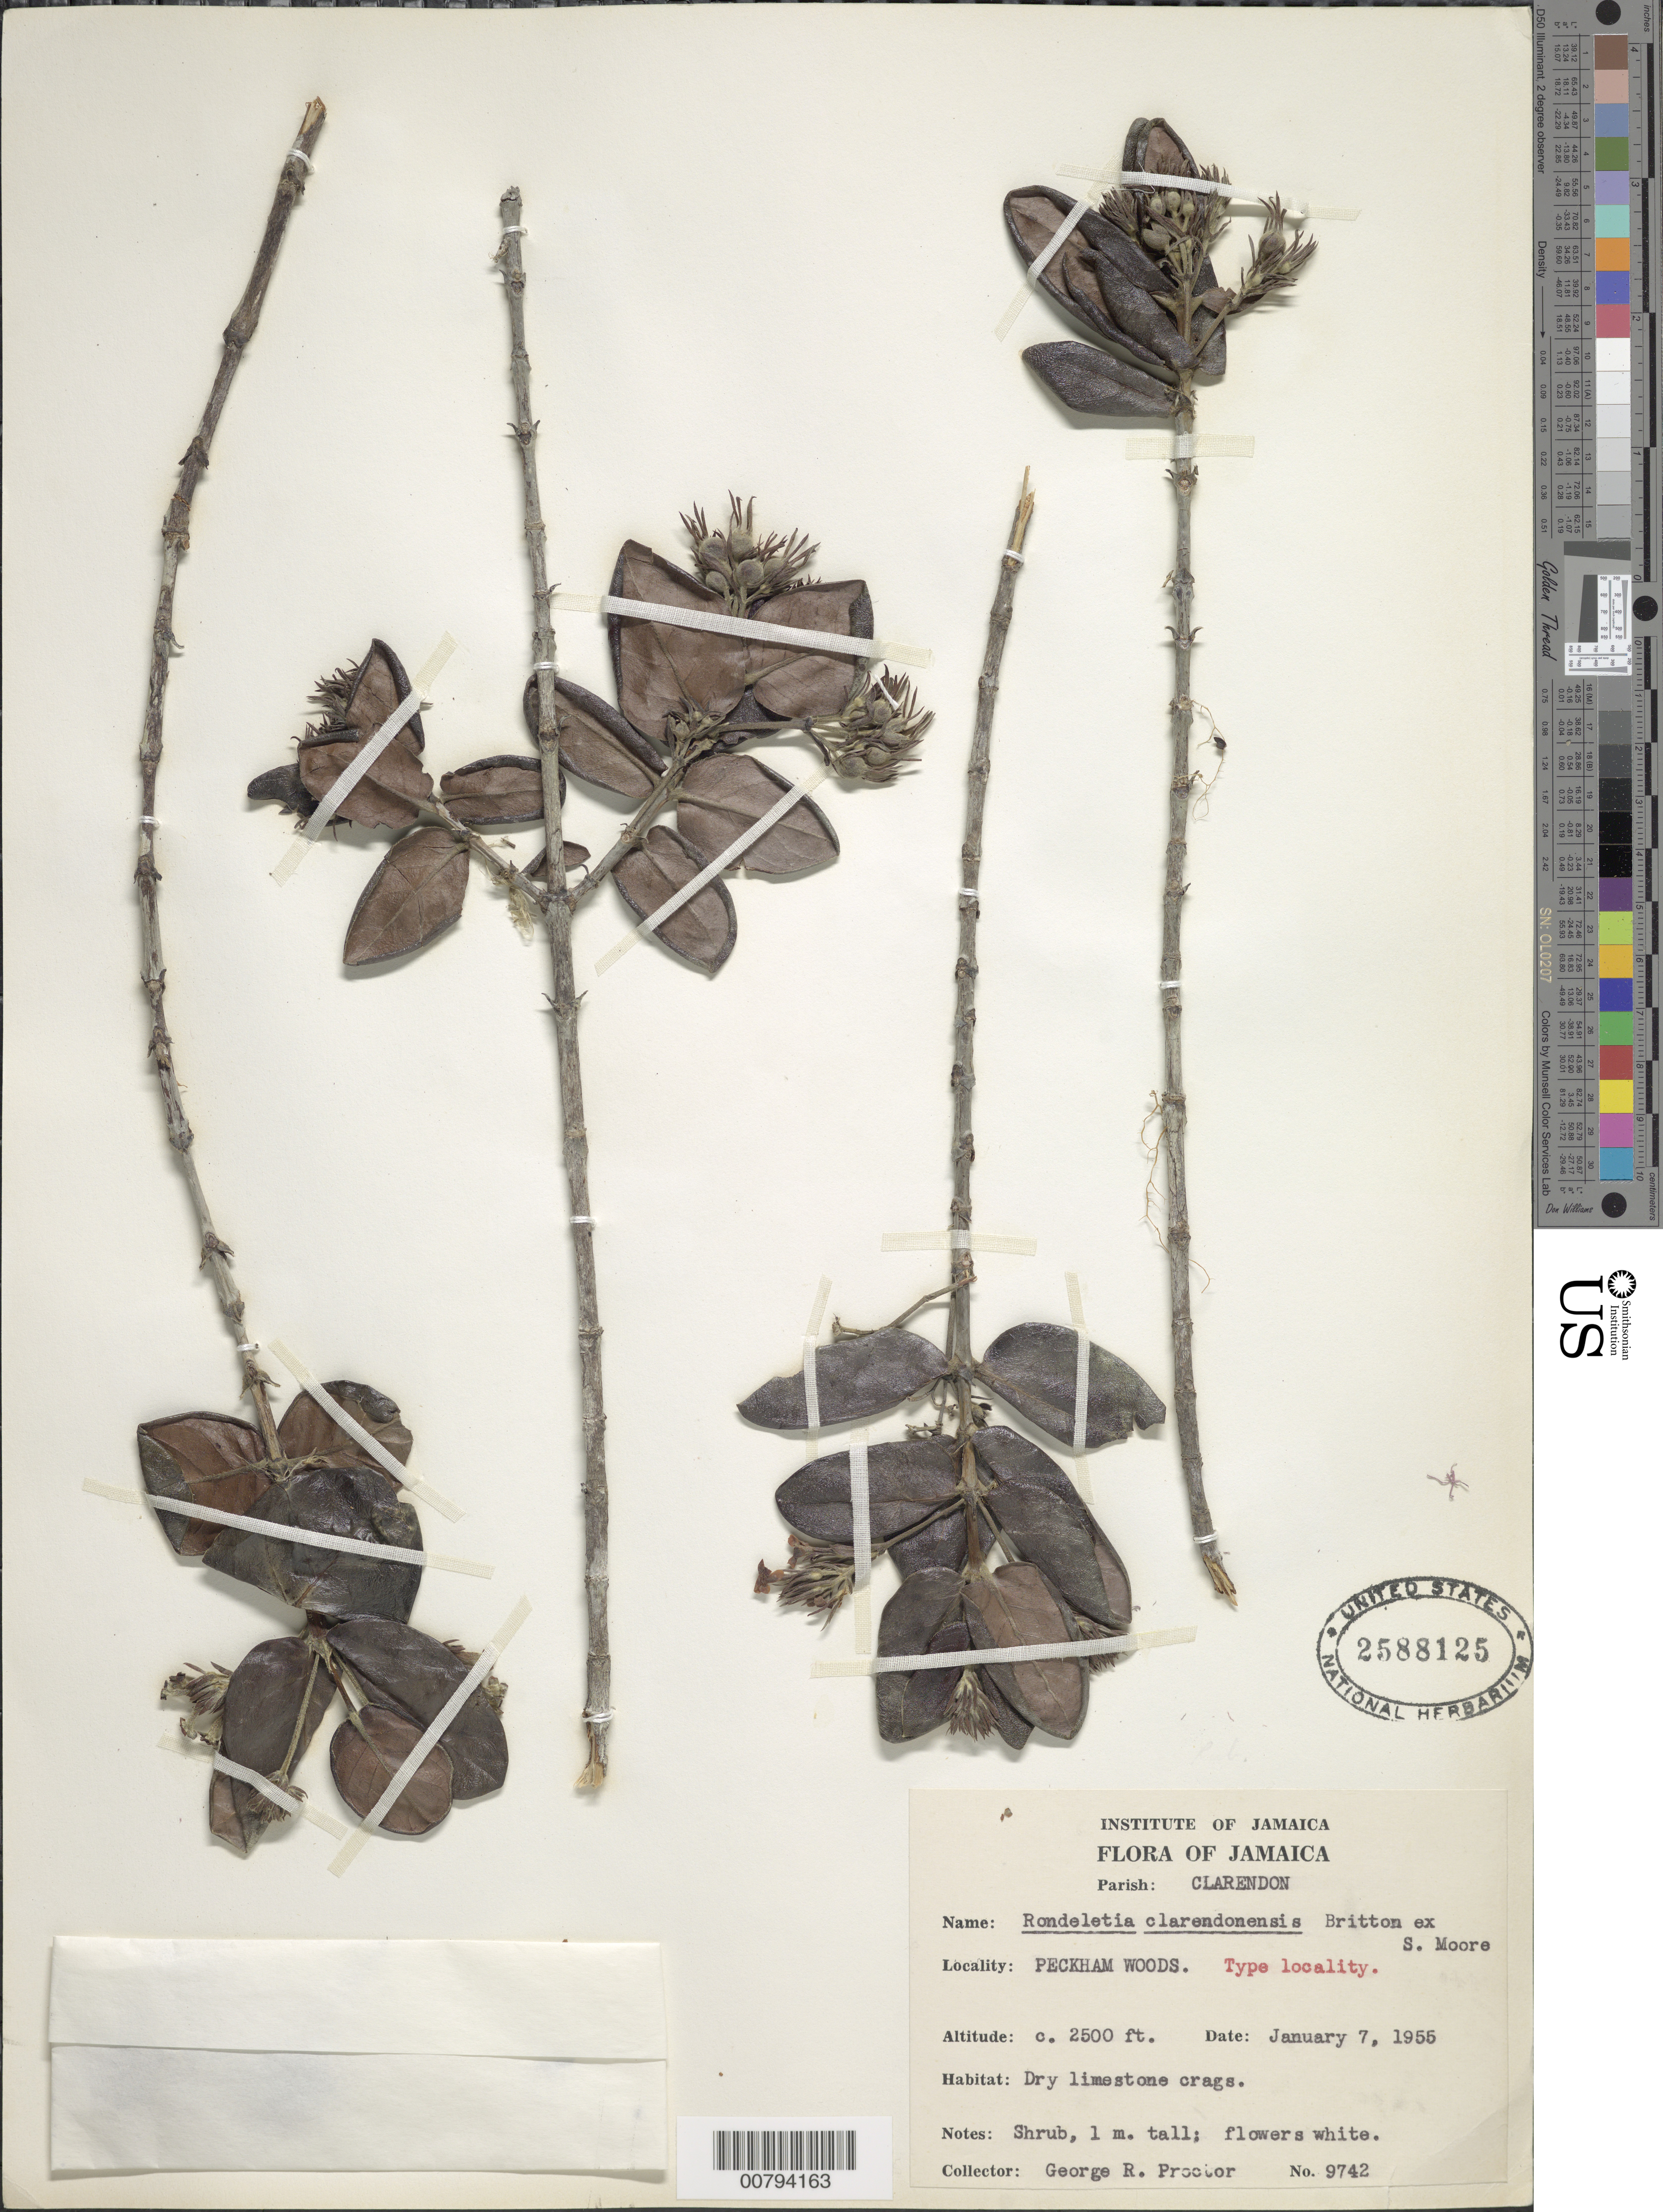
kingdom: Plantae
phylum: Tracheophyta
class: Magnoliopsida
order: Gentianales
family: Rubiaceae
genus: Rondeletia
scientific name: Rondeletia clarendonensis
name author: Britton ex S. Moore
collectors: G. R. Proctor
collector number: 9742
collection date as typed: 07 Jan 1955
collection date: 1955-01-07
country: Jamaica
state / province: Clarendon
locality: Peckham Woods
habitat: Woods. Dry limestone crags.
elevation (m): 762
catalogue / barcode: US 2588125